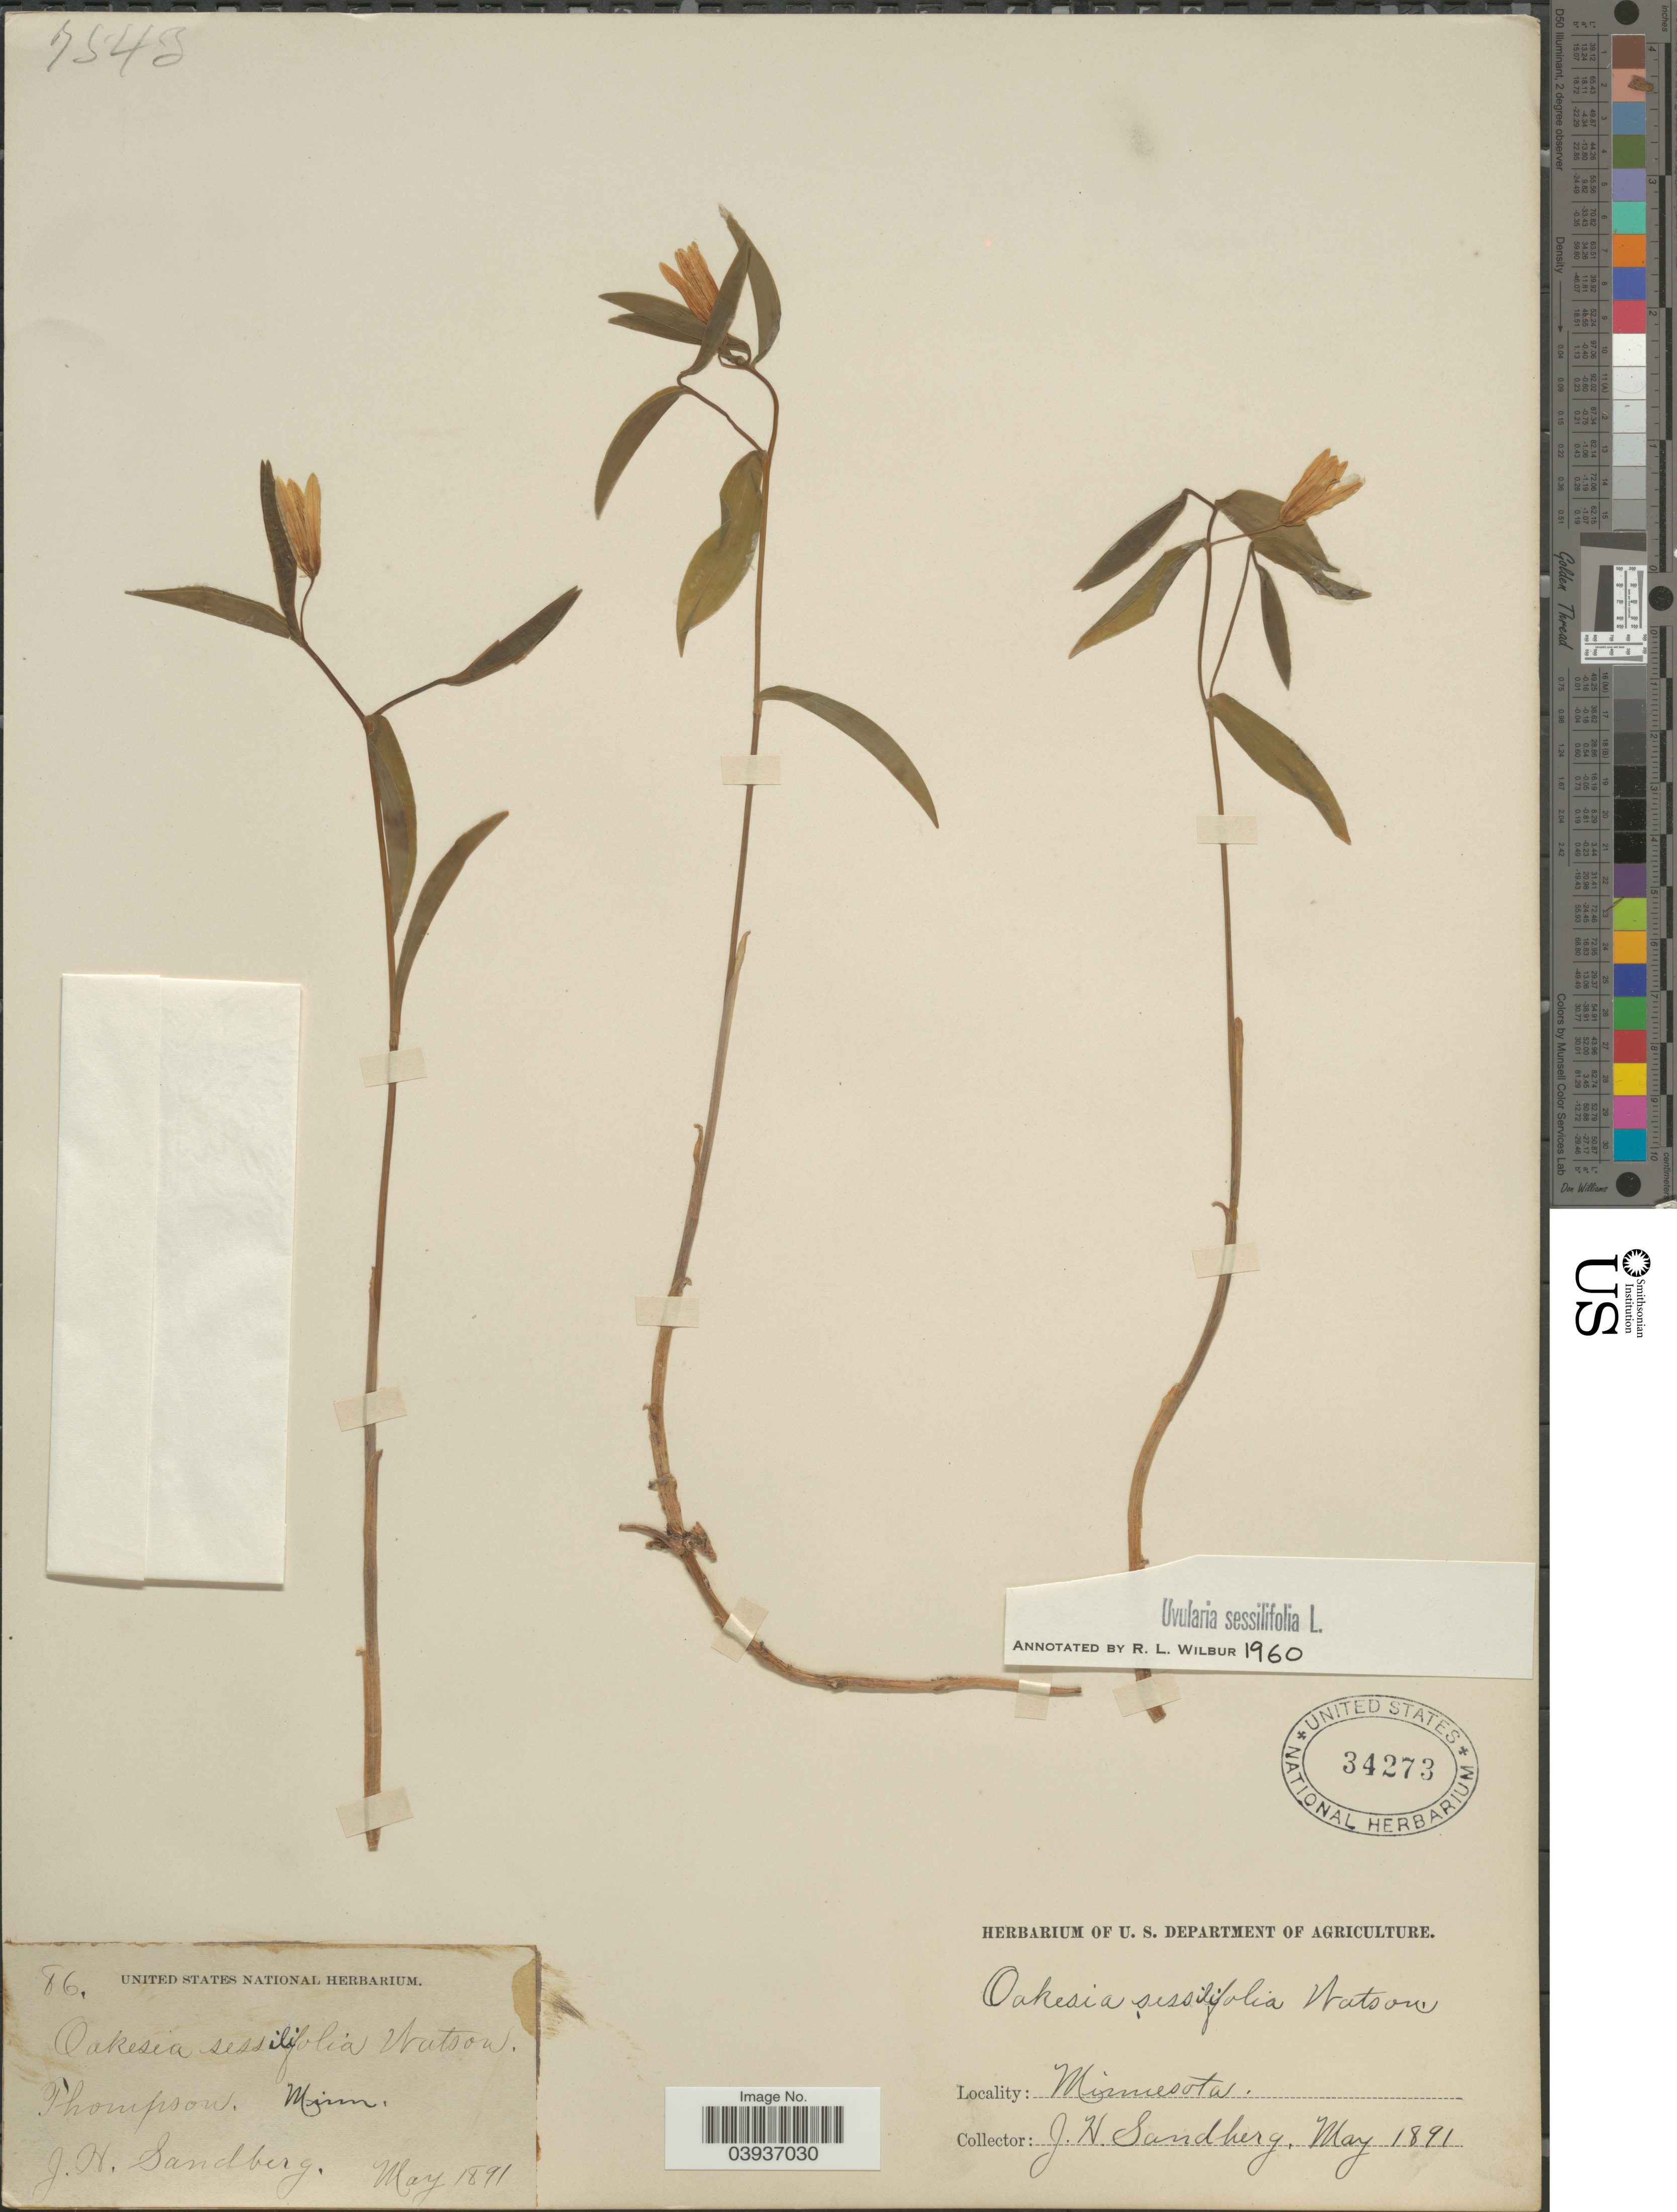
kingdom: Plantae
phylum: Tracheophyta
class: Liliopsida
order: Liliales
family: Colchicaceae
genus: Uvularia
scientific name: Uvularia sessilifolia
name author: L.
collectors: J. H. Sandberg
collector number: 86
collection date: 1891-05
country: United States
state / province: Minnesota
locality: Thompson.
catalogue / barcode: US 34273